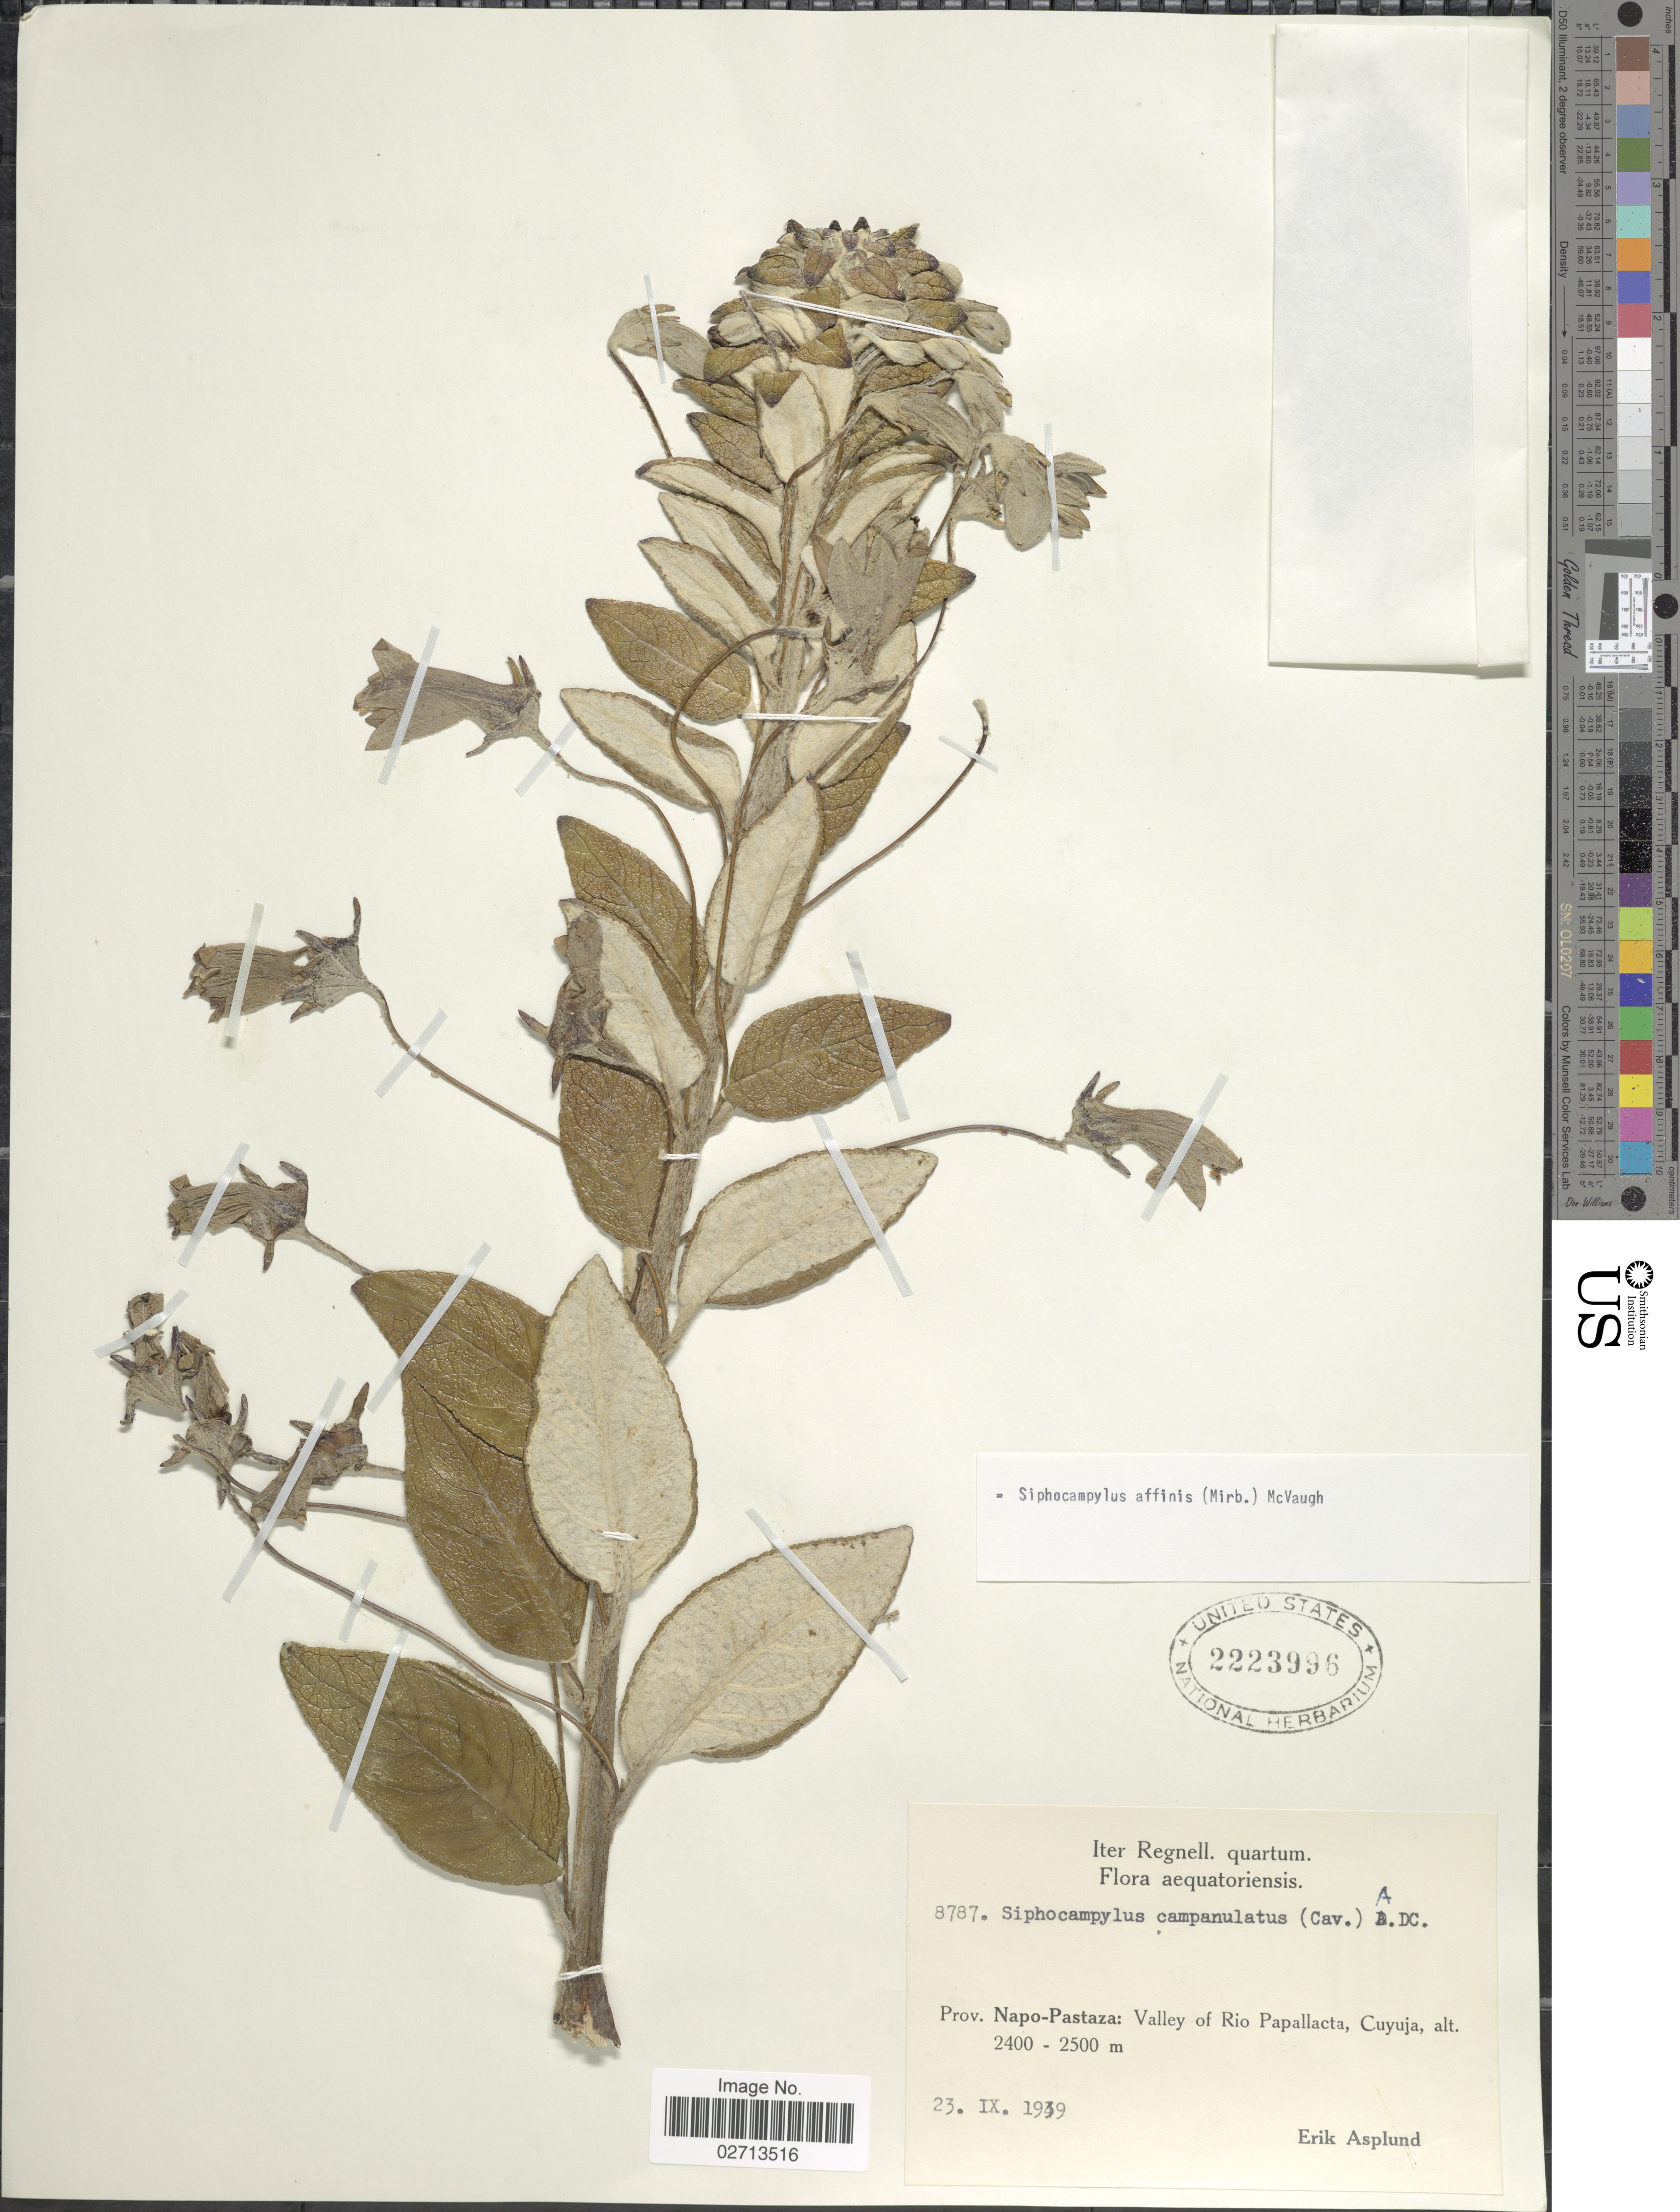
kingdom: Plantae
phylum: Tracheophyta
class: Magnoliopsida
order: Asterales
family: Campanulaceae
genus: Siphocampylus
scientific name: Siphocampylus affinis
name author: (Mirb.) McVaugh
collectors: E. Asplund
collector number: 8787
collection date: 1939-09-23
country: Ecuador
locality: Aequatoriensis. Prov. Napo-Pastaza: Valley of Rio Papallacta, Cuyuja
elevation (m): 2400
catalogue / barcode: US 2223996